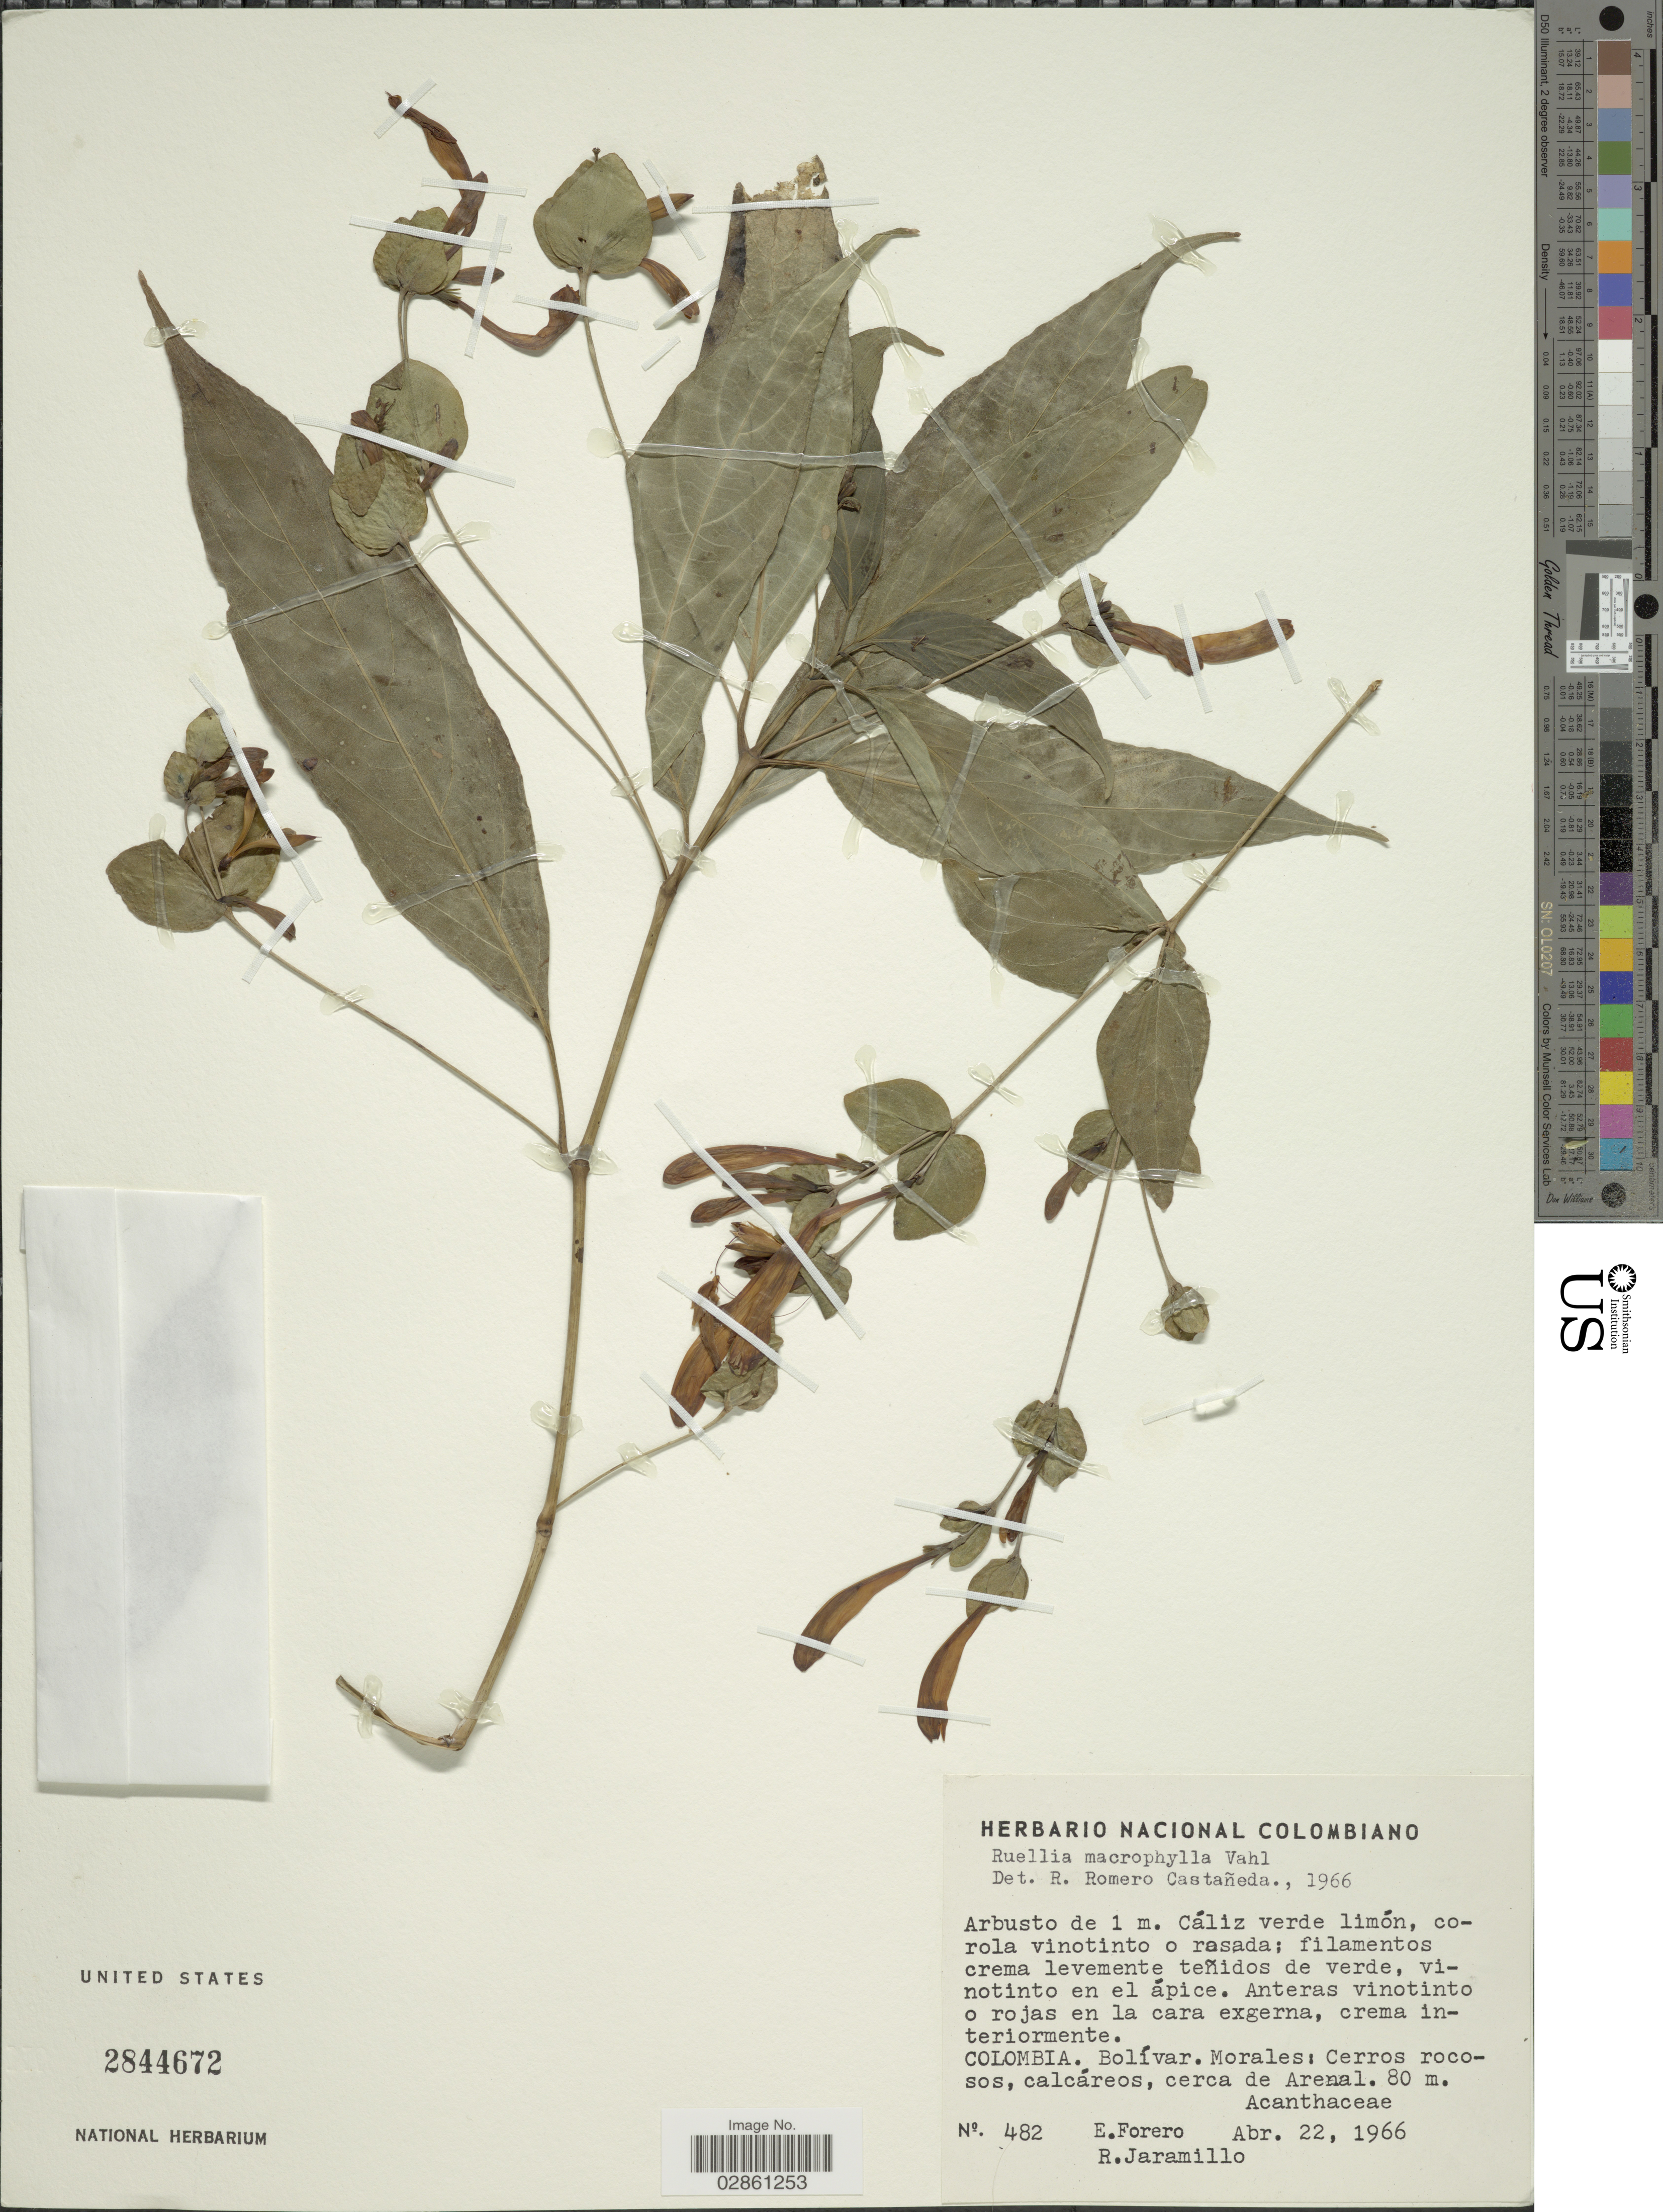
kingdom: Plantae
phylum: Tracheophyta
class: Magnoliopsida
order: Lamiales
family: Acanthaceae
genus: Ruellia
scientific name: Ruellia macrophylla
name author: Vahl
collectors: E. Forero & R. Jaramillo M.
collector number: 482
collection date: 1966-04-22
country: Colombia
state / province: Bolívar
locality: Morales: Cerros rocosos.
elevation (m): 80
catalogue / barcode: US 2844672